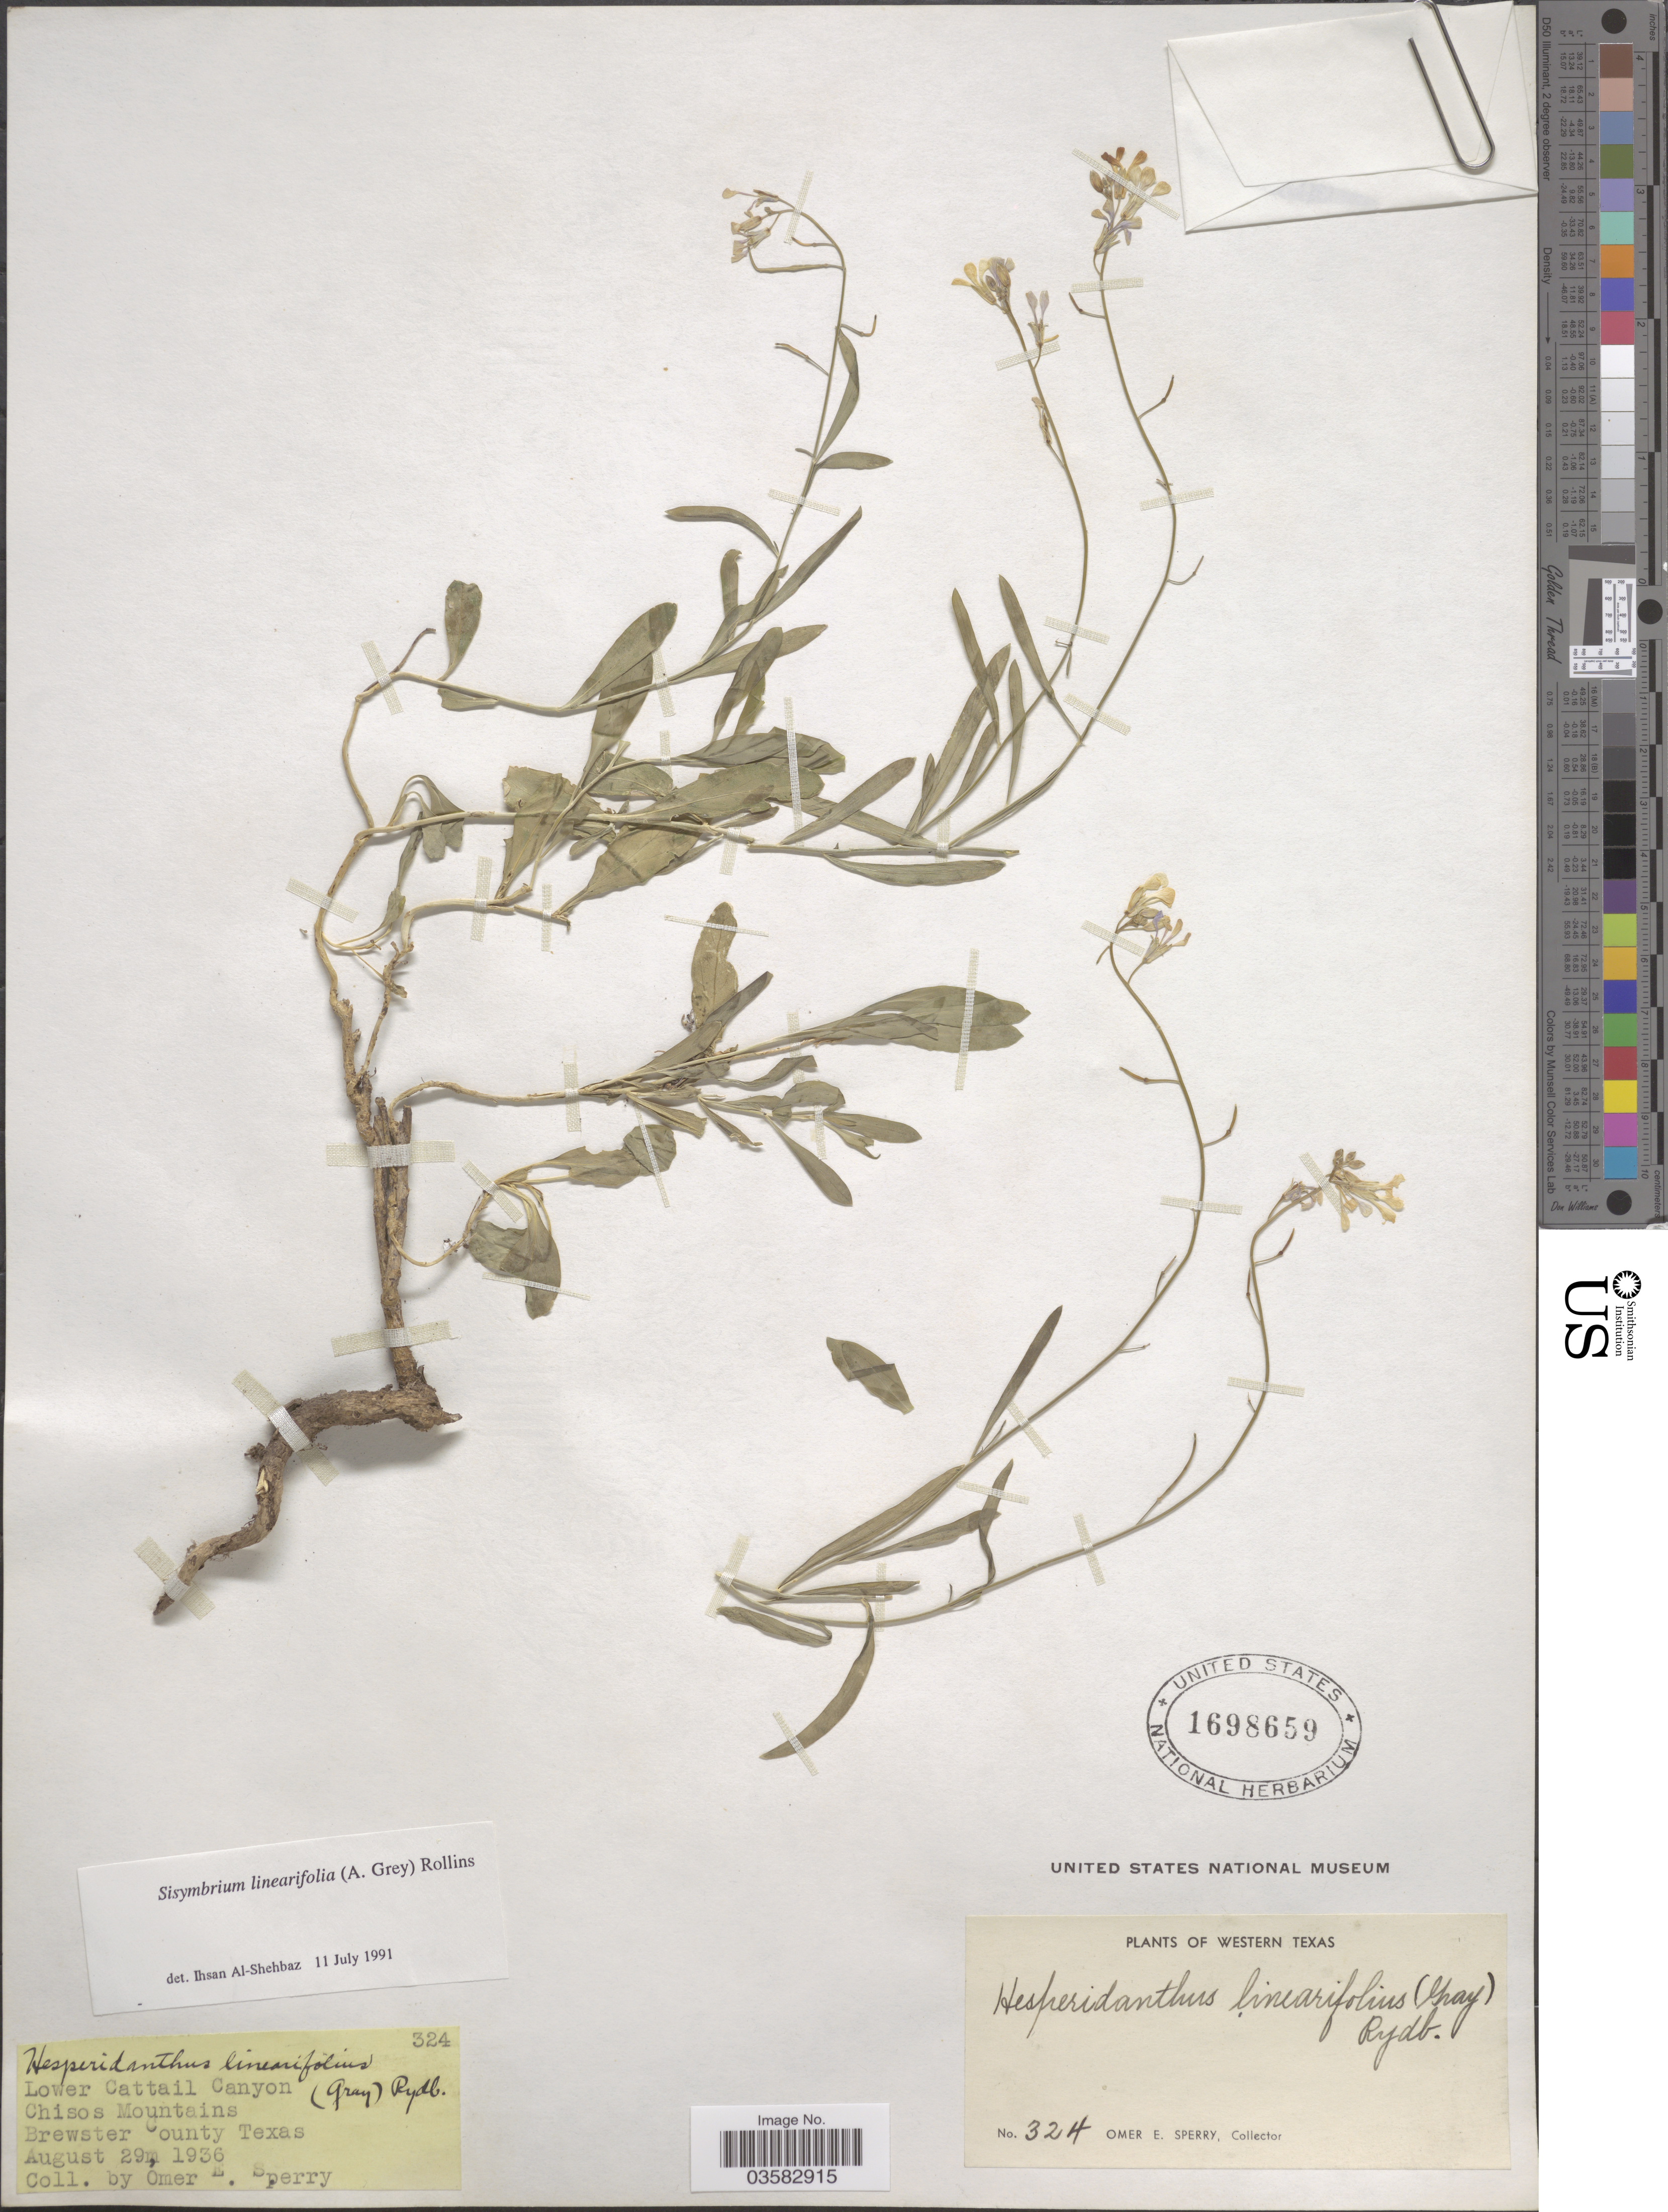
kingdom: Plantae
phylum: Tracheophyta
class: Magnoliopsida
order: Brassicales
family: Brassicaceae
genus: Sisymbrium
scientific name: Sisymbrium linearifolium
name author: (A. Gray) Payson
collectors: O. E. Sperry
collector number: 324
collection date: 1936-08-29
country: United States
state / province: Texas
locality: Lower Cattail Canyon. Chisos Mountains. Brewster County.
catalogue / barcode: US 1698659